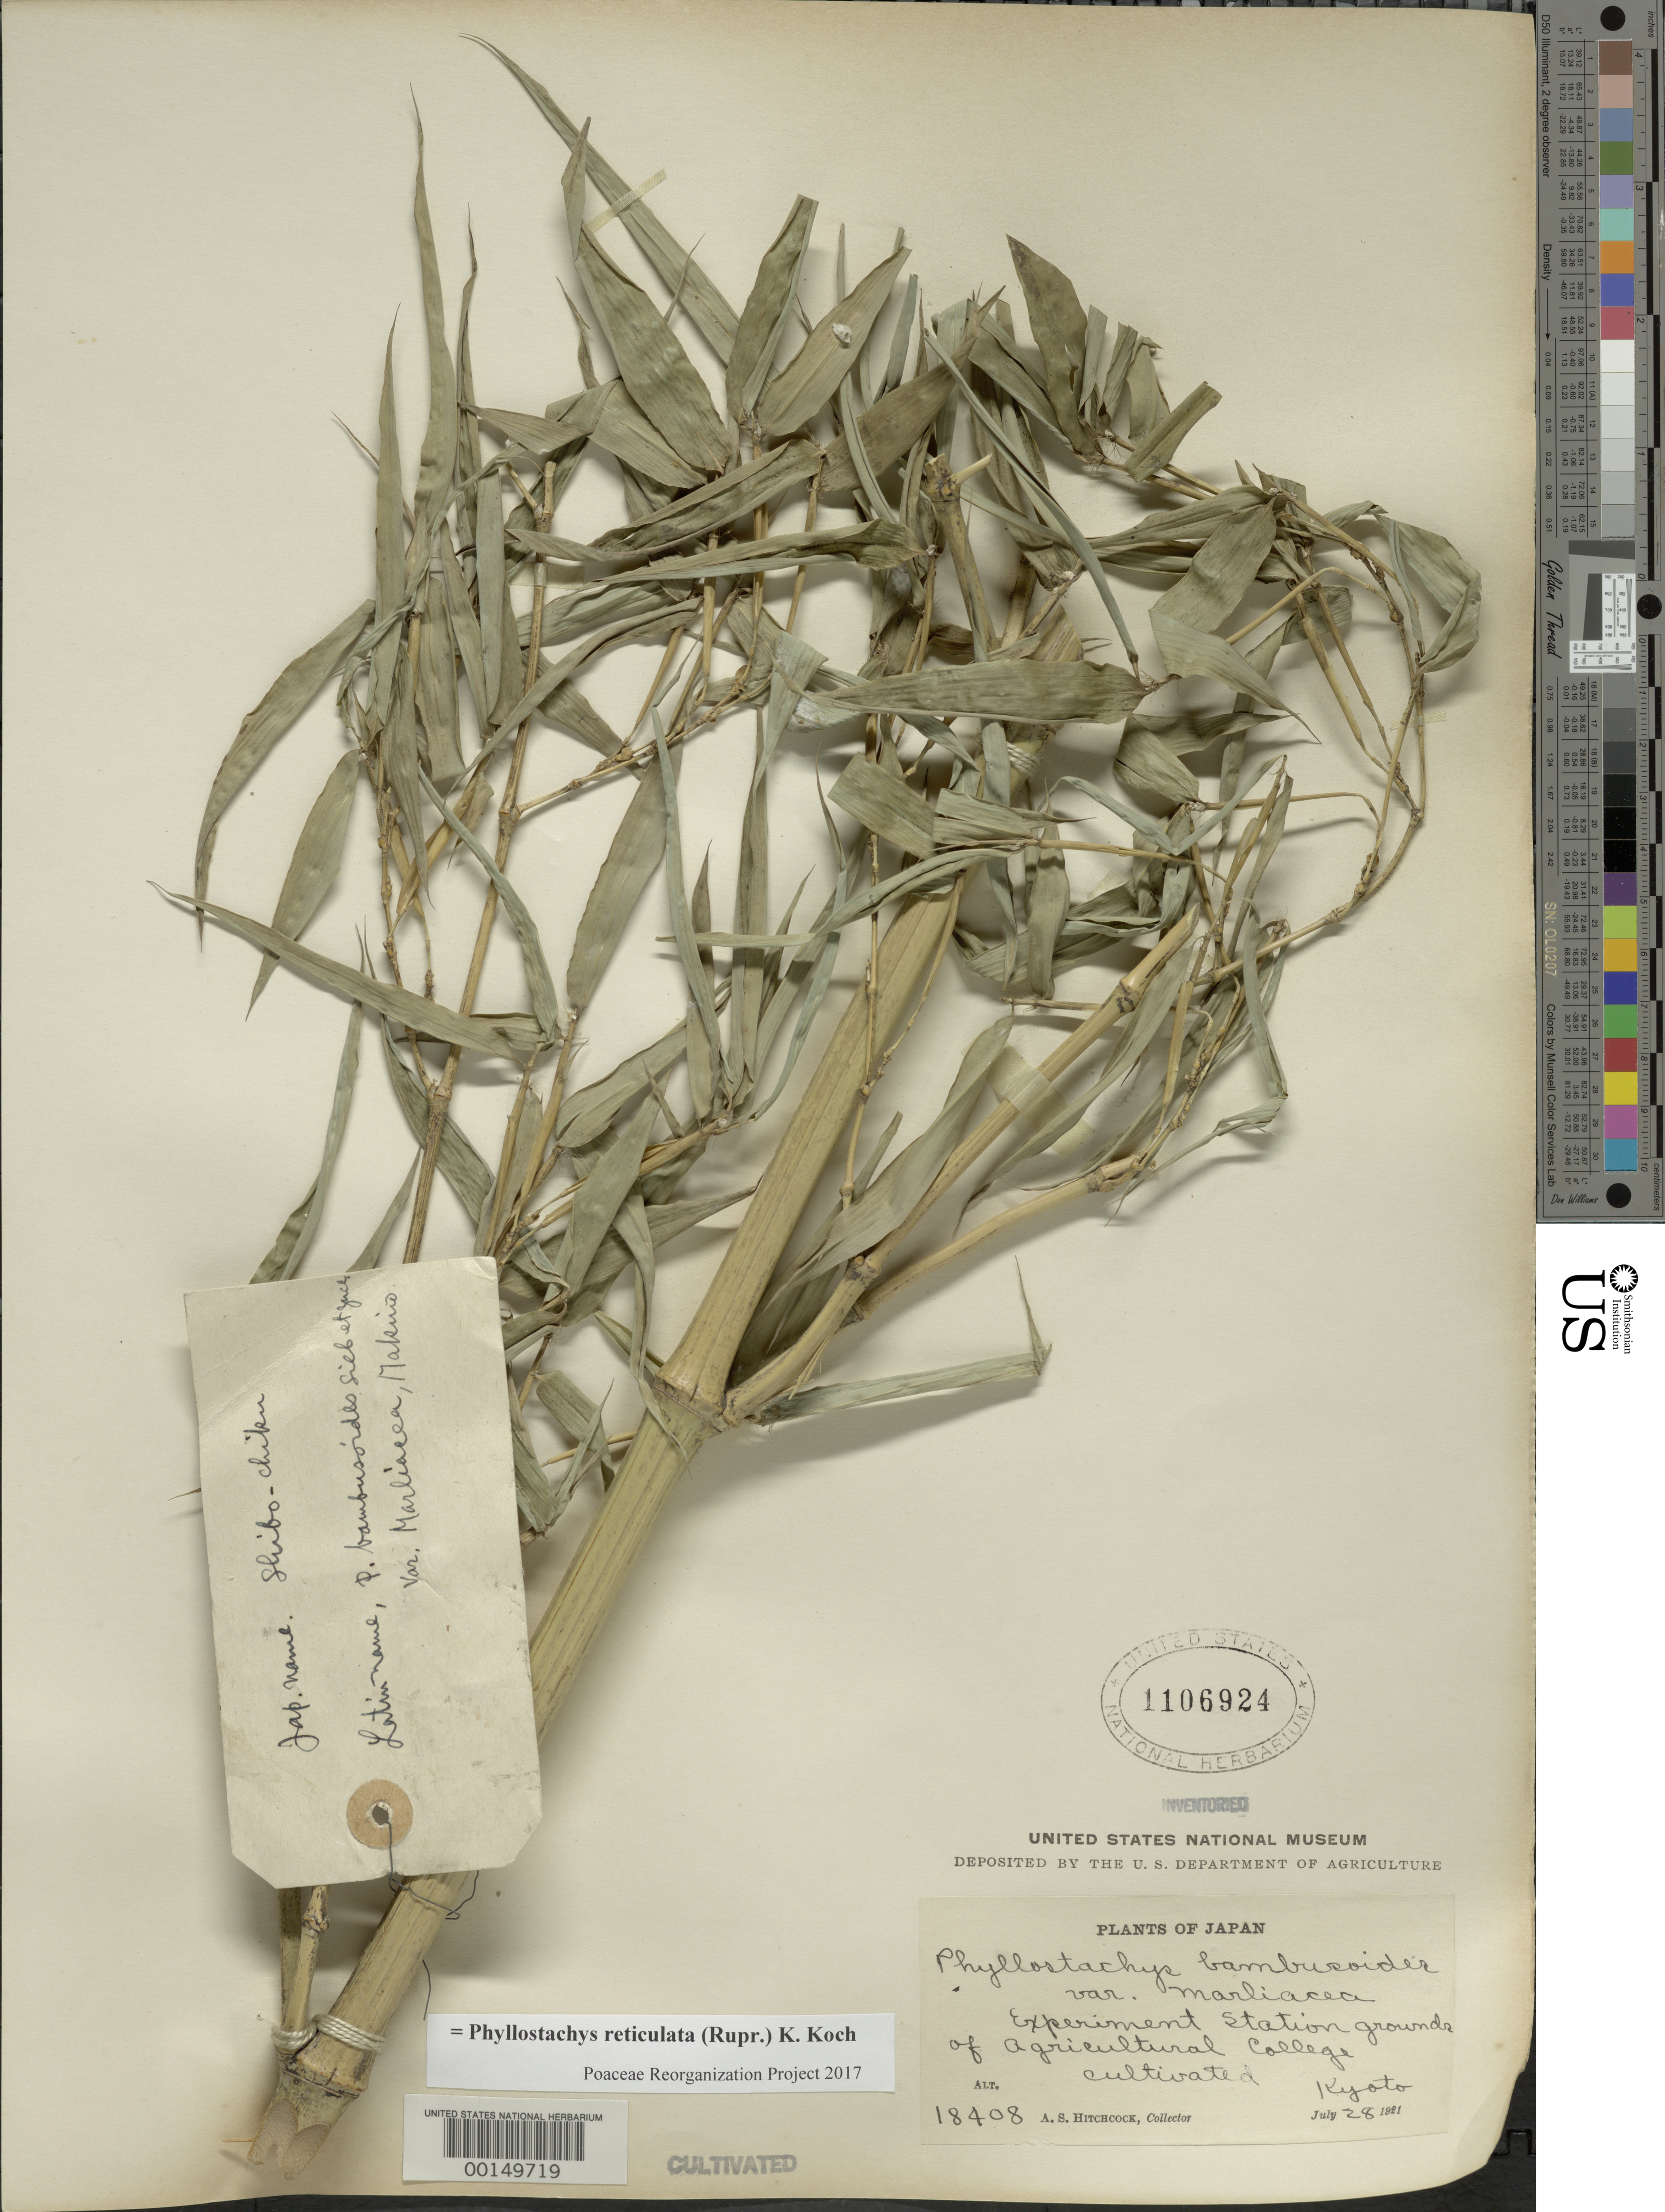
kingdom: Plantae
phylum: Tracheophyta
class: Liliopsida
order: Poales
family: Poaceae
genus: Phyllostachys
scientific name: Phyllostachys reticulata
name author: (Rupr.) K. Koch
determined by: Poaceae Reorganization Project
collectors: A. S. Hitchcock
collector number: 18408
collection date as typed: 28 Jul 1921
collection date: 1921-07-28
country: Japan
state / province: Kyoto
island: Honshu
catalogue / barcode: US 1106924